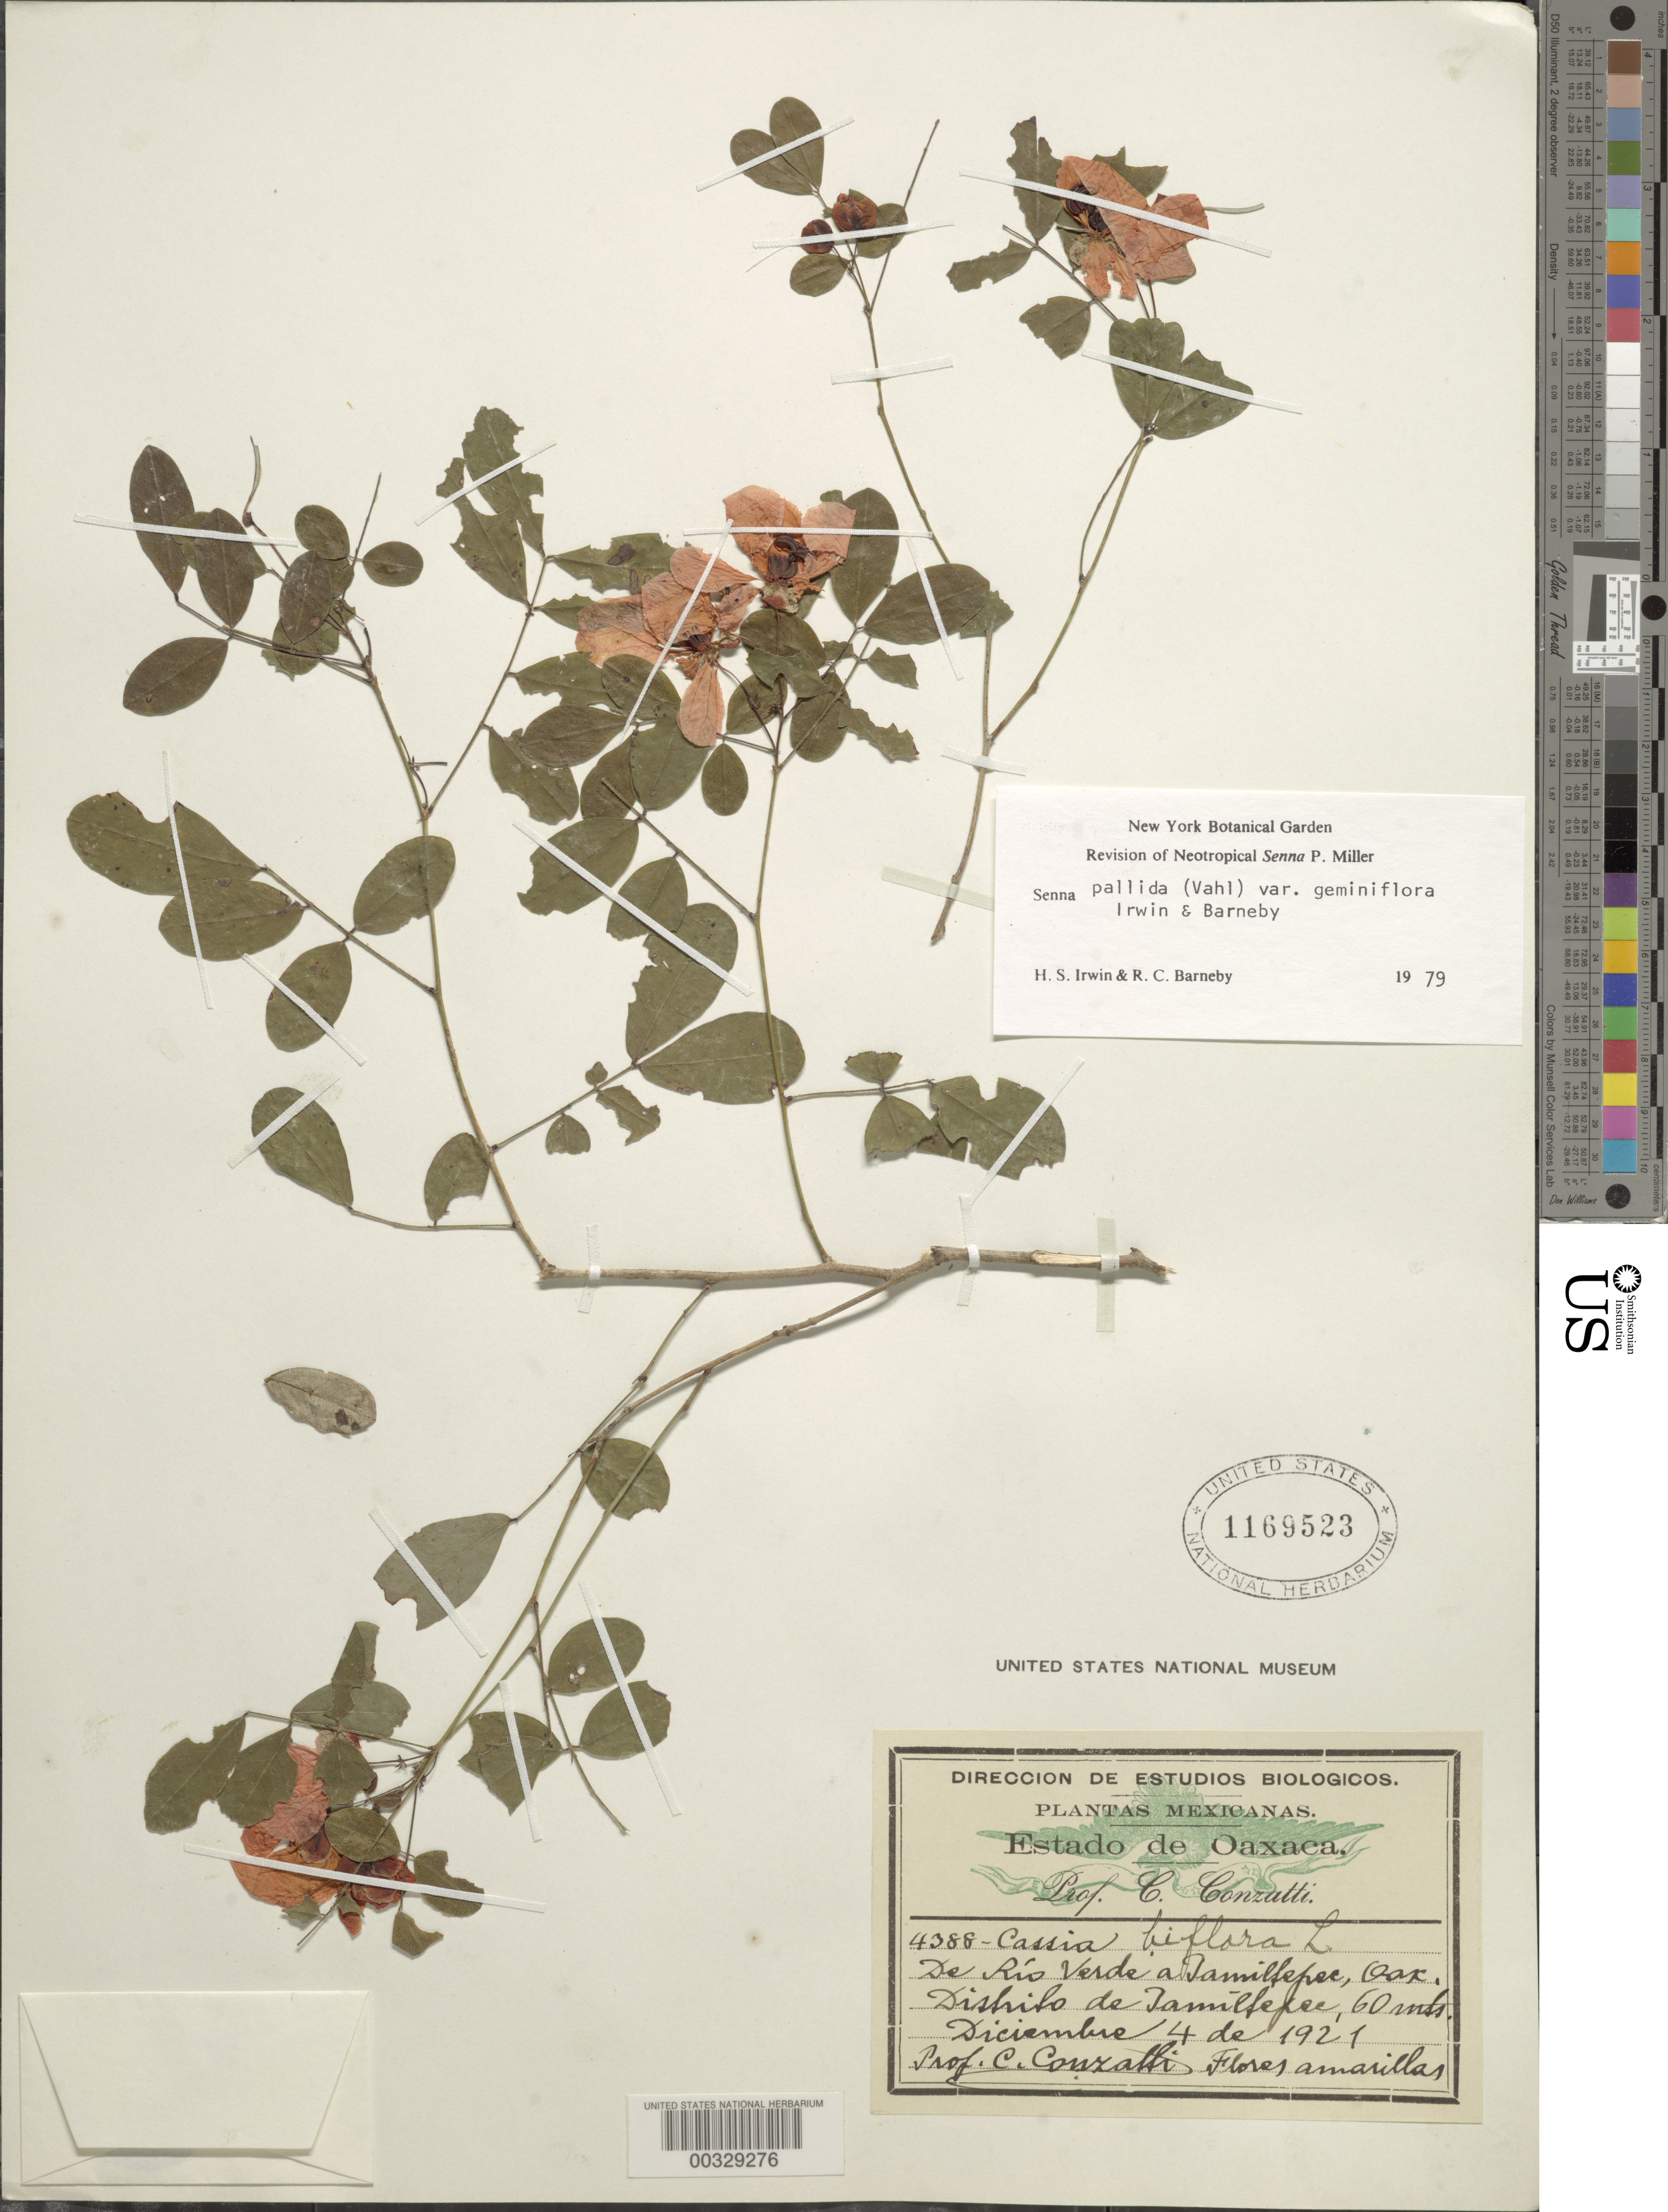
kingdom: Plantae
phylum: Tracheophyta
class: Magnoliopsida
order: Fabales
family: Fabaceae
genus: Senna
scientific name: Senna pallida var. geminiflora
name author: H.S. Irwin & Barneby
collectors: C. Conzatti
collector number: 4388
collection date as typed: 04 Dec 1921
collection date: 1921-12-04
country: Mexico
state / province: Oaxaca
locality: Tamiltepec mun. (?), Rio Verde by tamiltepec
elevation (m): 60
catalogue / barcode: US 1169523